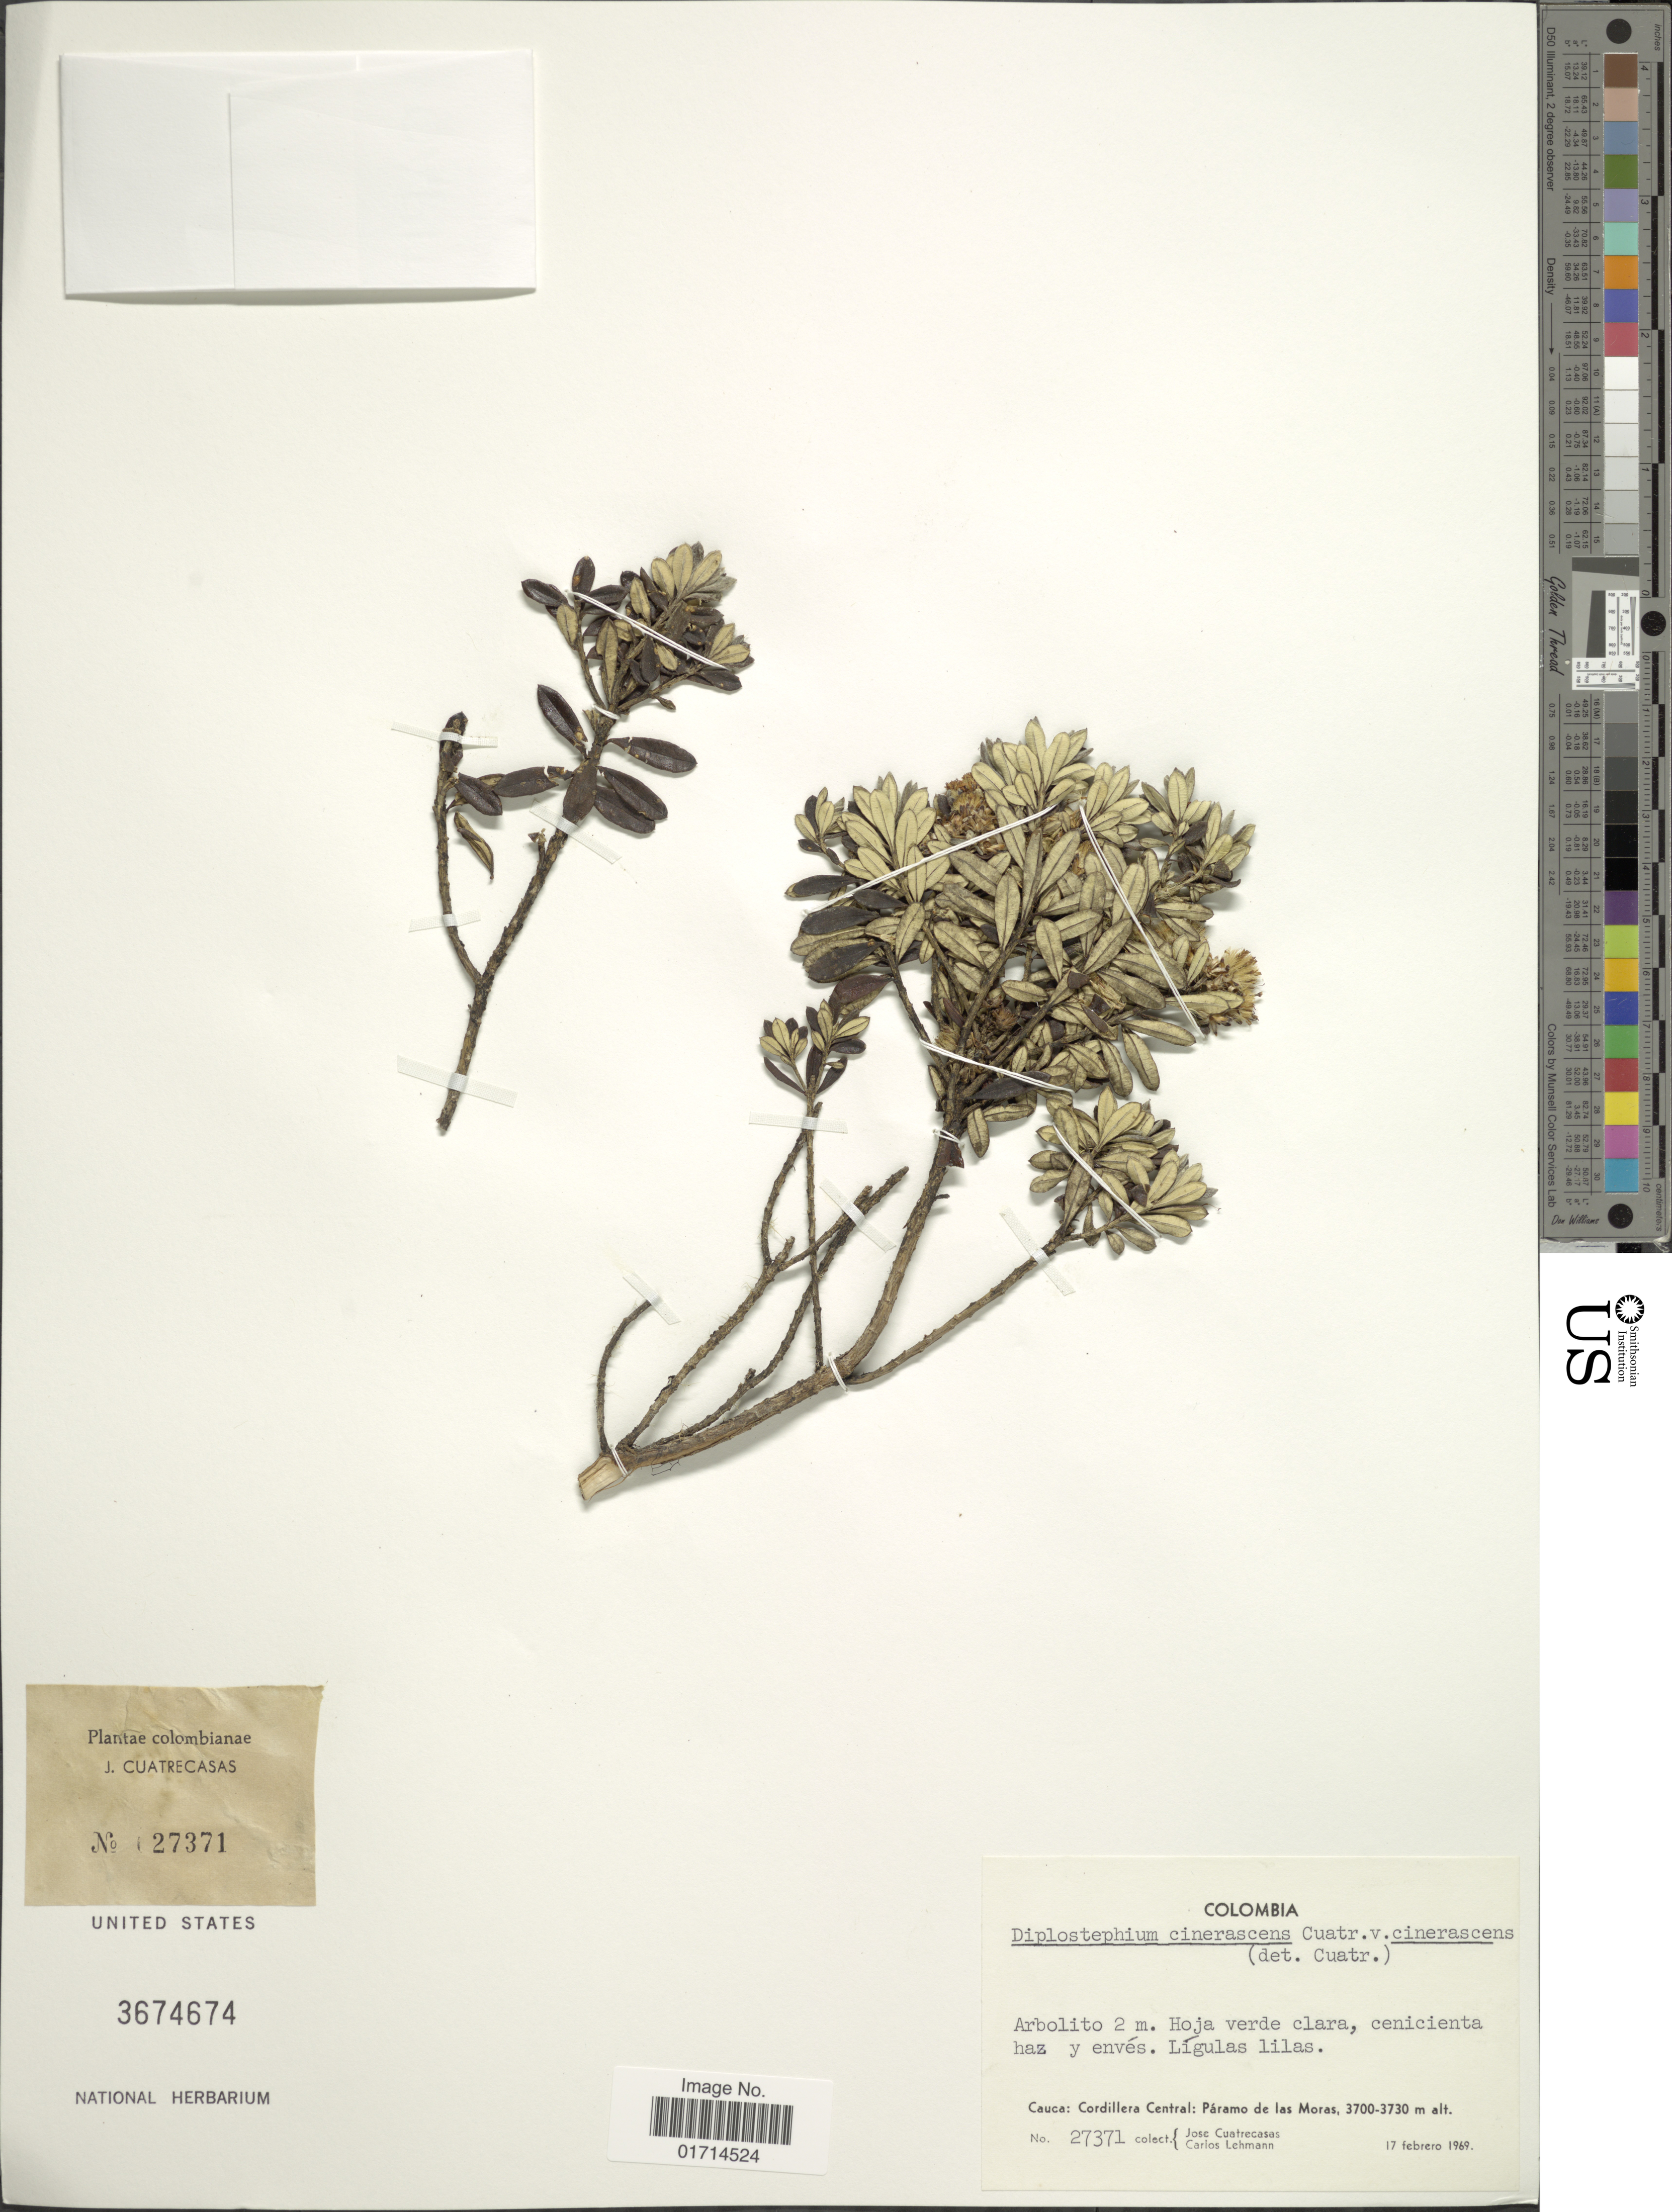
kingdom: Plantae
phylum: Tracheophyta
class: Magnoliopsida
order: Asterales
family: Asteraceae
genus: Diplostephium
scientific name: Diplostephium cinerascens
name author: Cuatrec.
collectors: J. Cuatrecasas & C. Lehmann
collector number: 27371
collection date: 1969-02-17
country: Colombia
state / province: Cauca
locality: Hoja verde clara, cenicienta haz y enves, Cordillera Central: Paramo de las Moras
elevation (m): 3700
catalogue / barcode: US 3674674